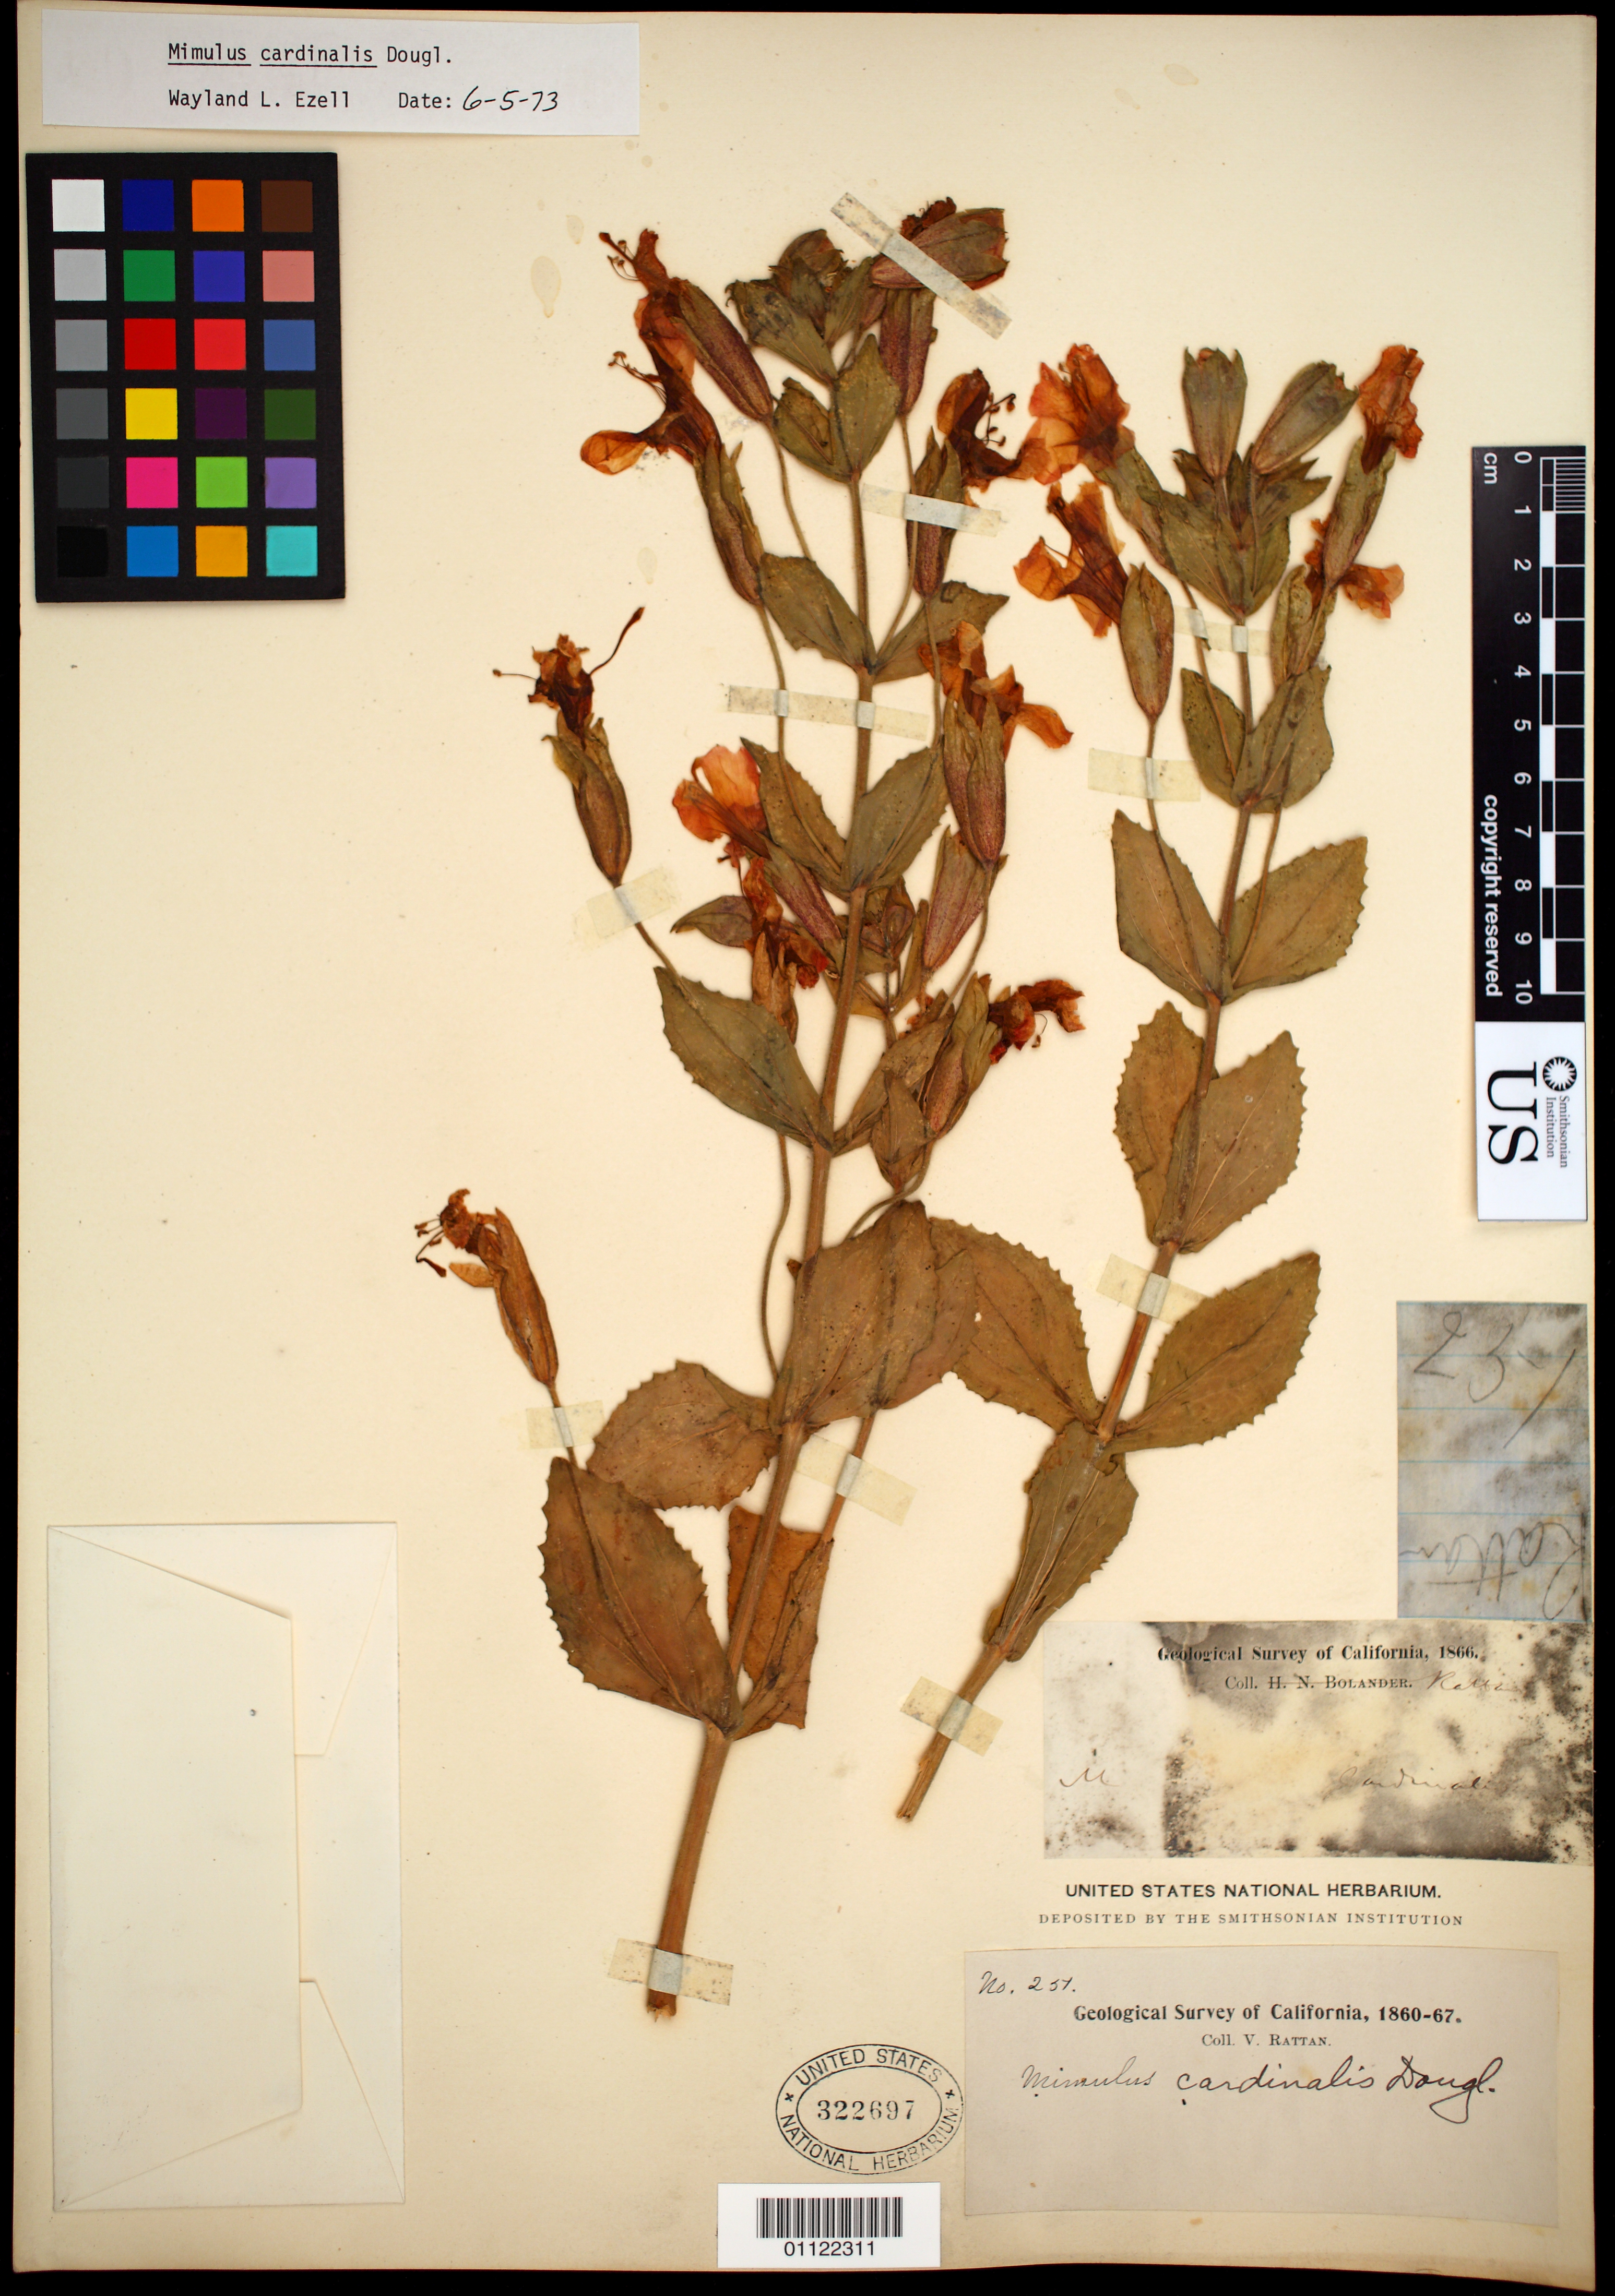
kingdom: Plantae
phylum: Tracheophyta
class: Magnoliopsida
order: Lamiales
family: Phrymaceae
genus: Mimulus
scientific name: Mimulus cardinalis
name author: Douglas ex Benth.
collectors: V. Rattan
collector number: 251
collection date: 1860/1867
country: United States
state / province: California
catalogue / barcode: US 322697